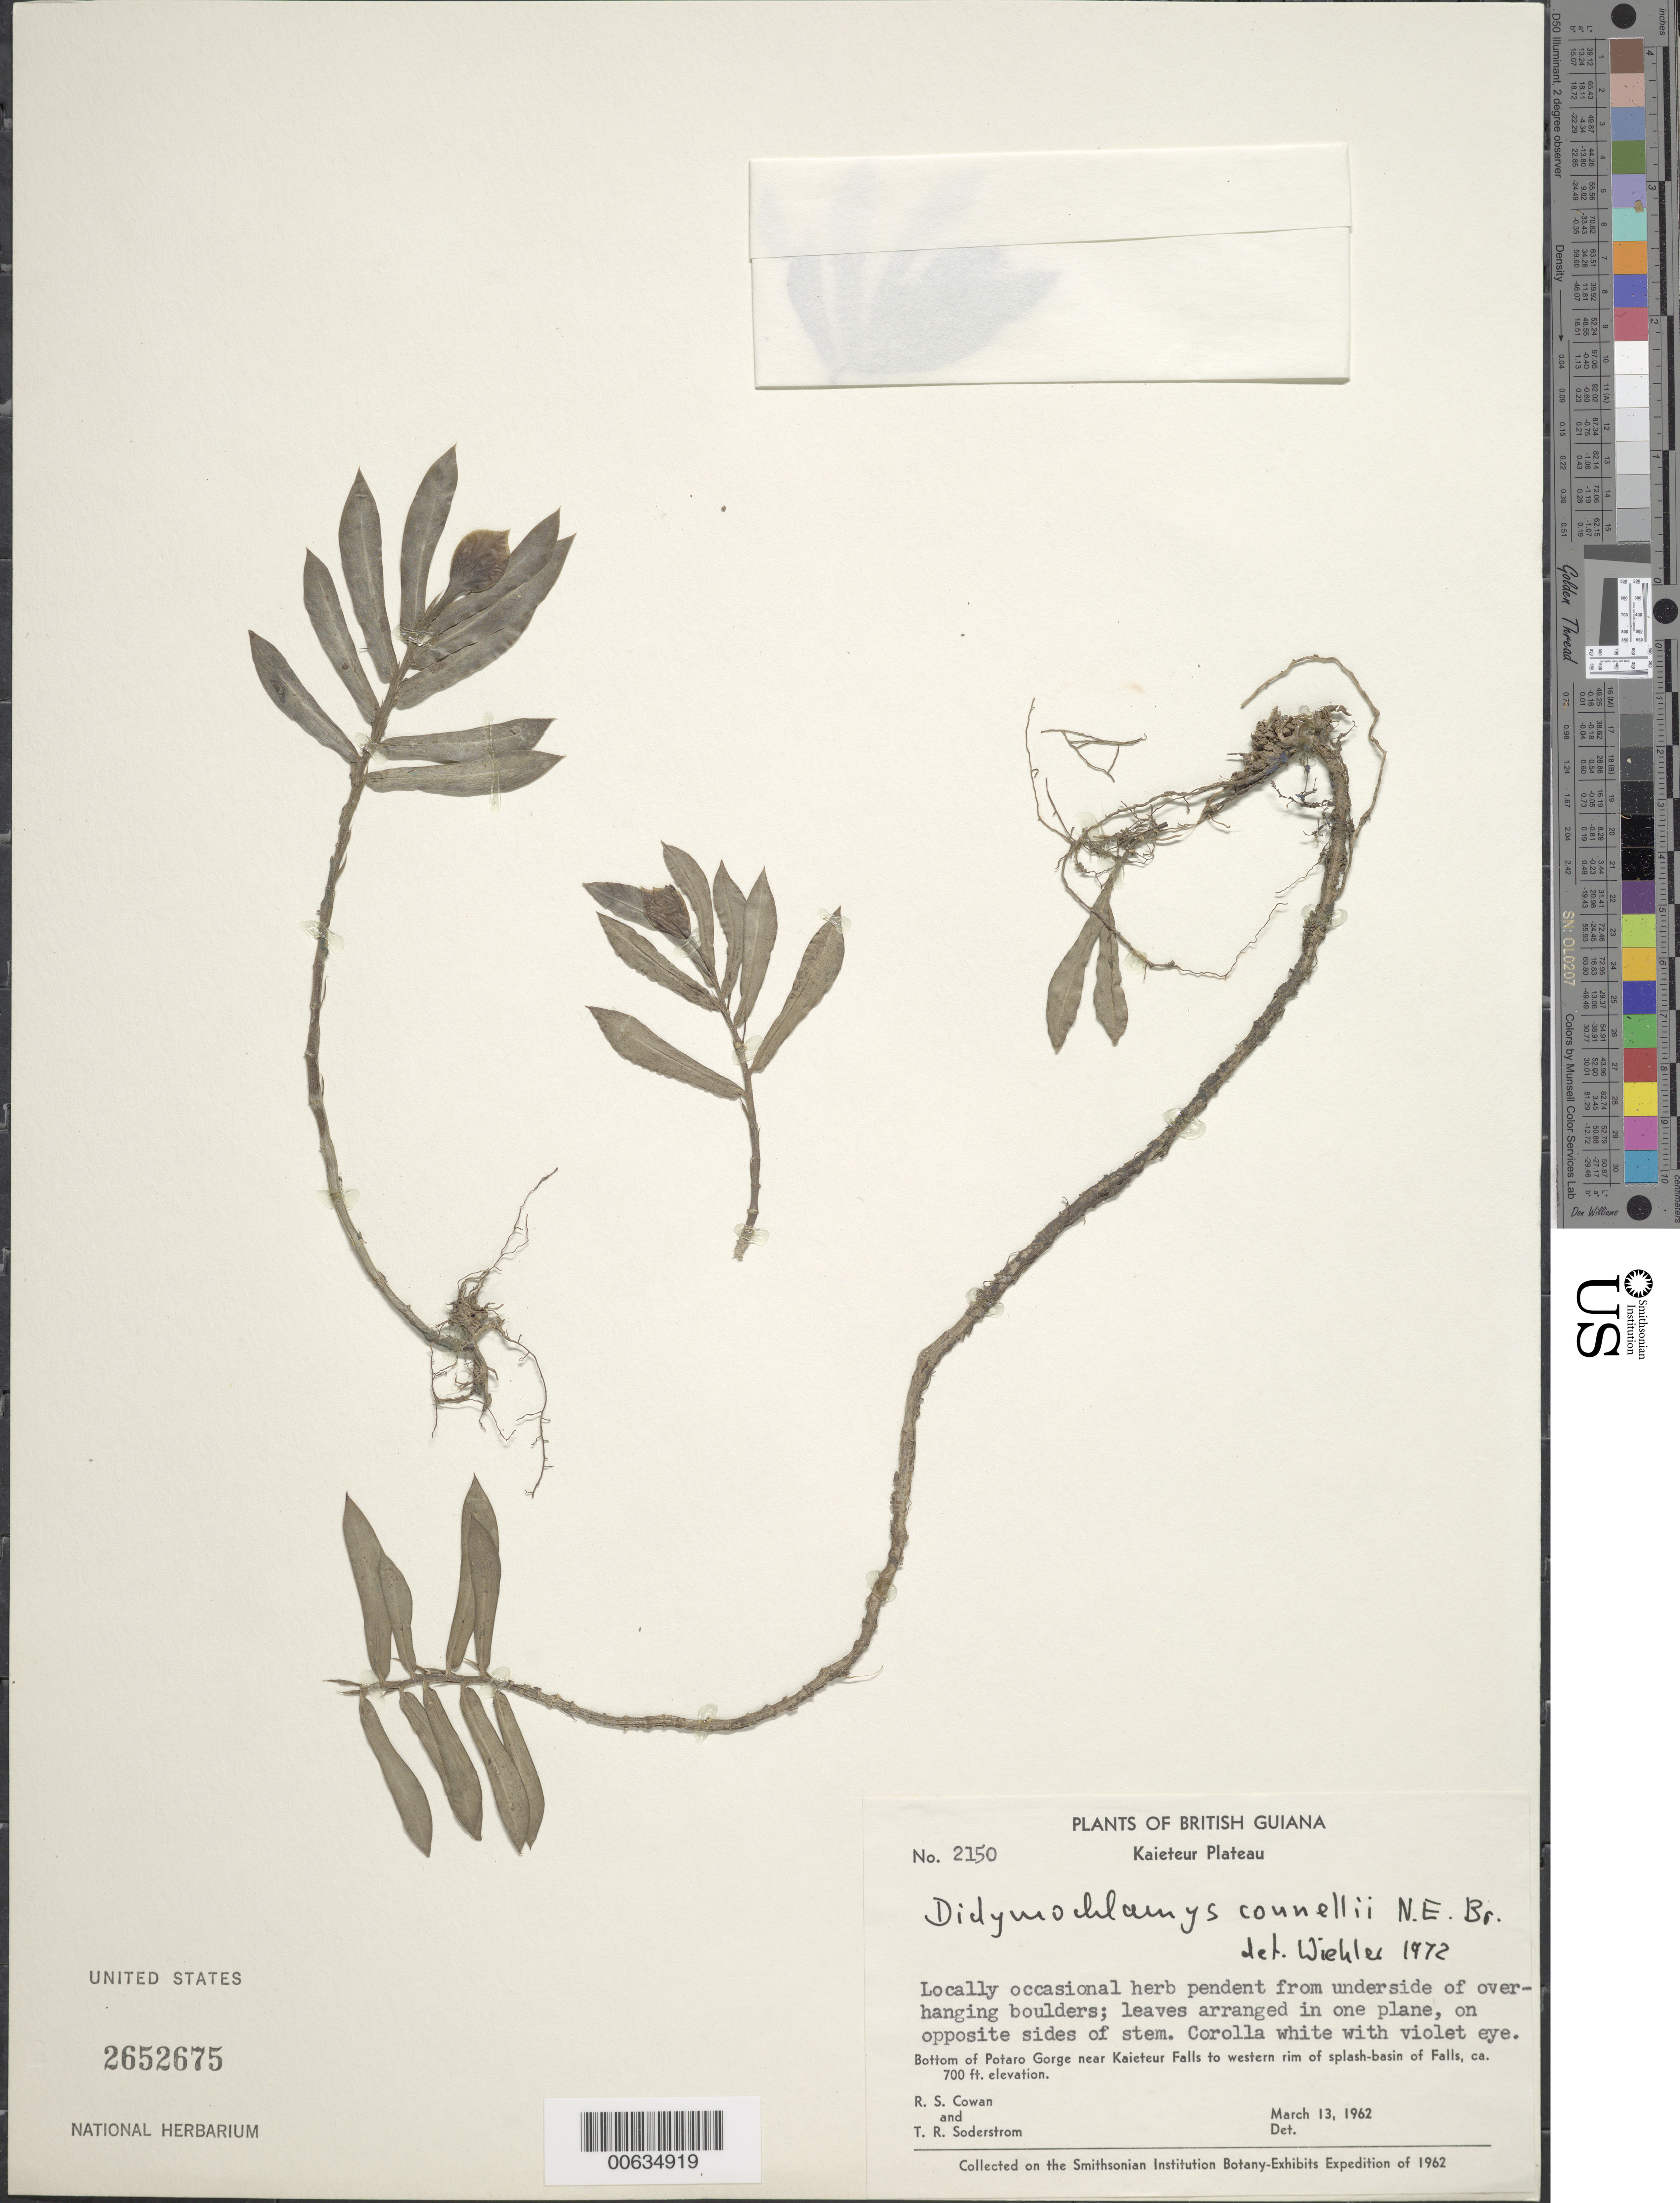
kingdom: Plantae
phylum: Tracheophyta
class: Magnoliopsida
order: Gentianales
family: Rubiaceae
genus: Didymochlamys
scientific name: Didymochlamys connellii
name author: N.E. Br.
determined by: Wiehler, H. J.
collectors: R. S. Cowan & T. R. Soderstrom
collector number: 2150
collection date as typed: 13-Mar-62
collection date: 1962-03-13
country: Guyana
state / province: Potaro-Siparuni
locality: Kaieteur Plateau, Potaro Gorge, near Kaieteur Falls to western rim of splash-basin of falls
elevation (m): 427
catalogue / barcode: US 2652675